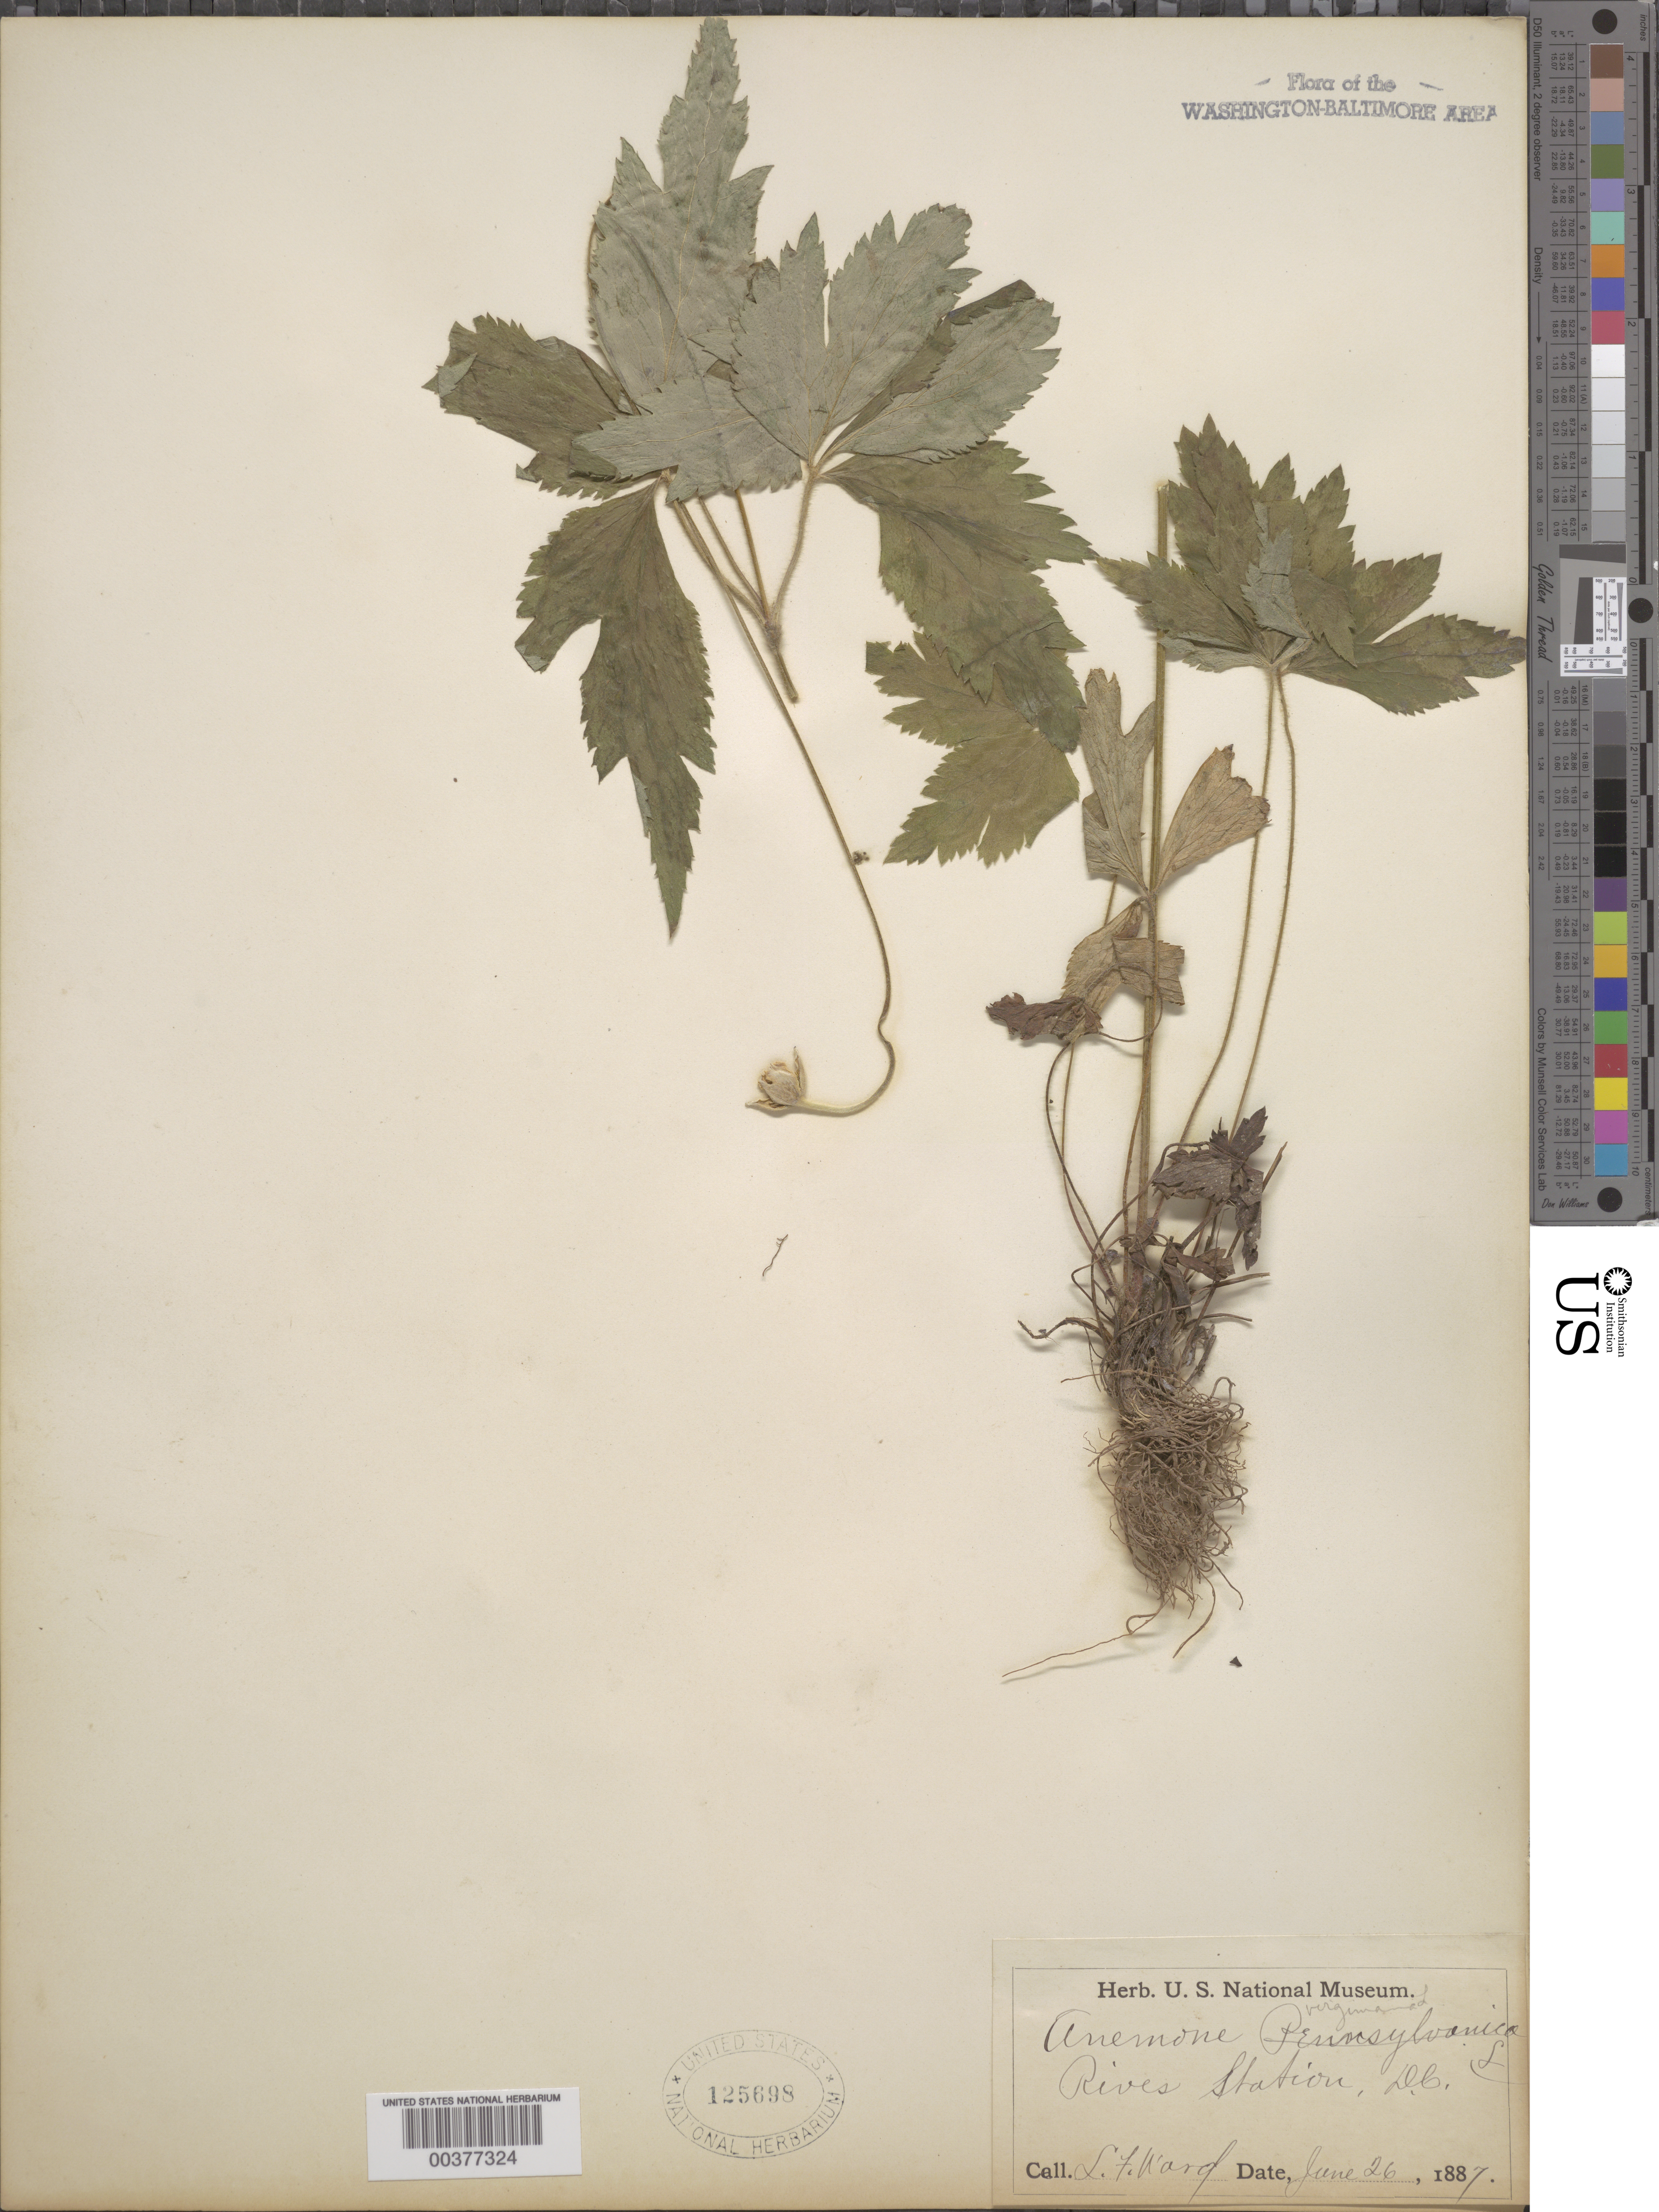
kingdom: Plantae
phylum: Tracheophyta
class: Magnoliopsida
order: Ranunculales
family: Ranunculaceae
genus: Anemone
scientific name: Anemone virginiana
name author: L.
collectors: L. F. Ward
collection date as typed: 26 Jun 1887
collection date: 1887-06-26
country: United States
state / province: District of Columbia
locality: Rives Station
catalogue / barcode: US 125698